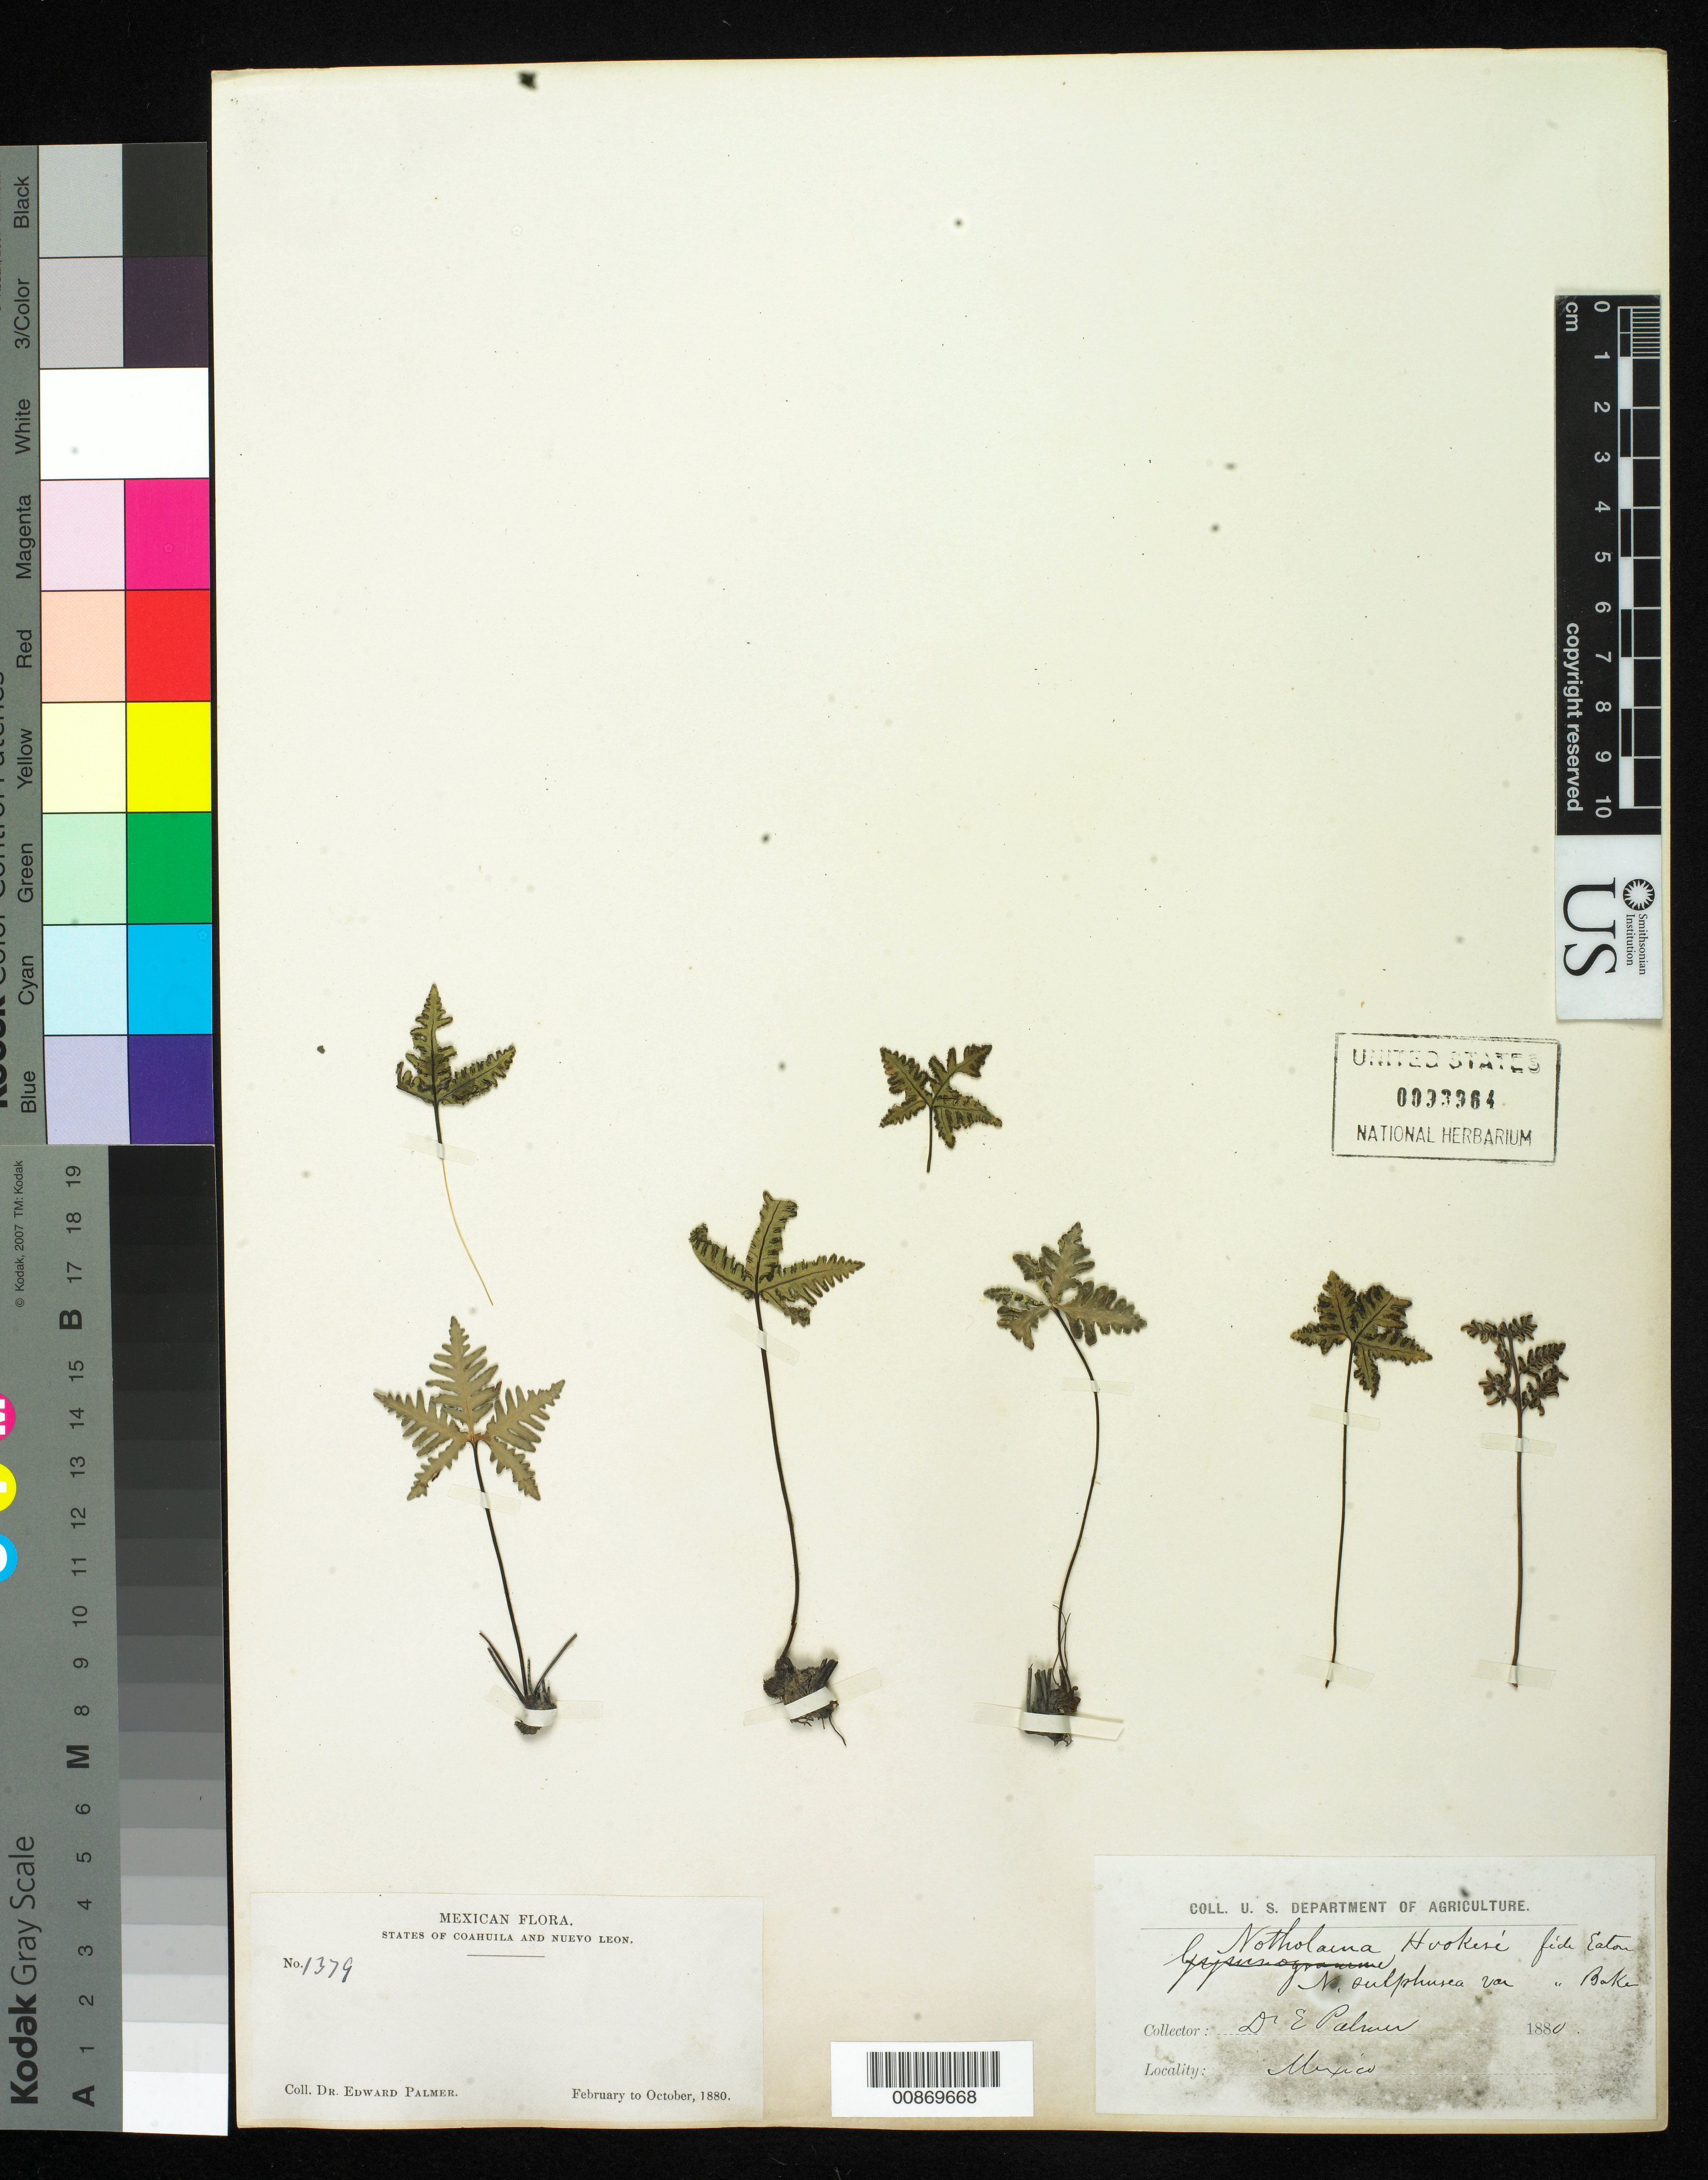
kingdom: Plantae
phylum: Tracheophyta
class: Polypodiopsida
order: Polypodiales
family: Pteridaceae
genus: Cheilanthes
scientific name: Cheilanthes hookeri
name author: Domin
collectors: E. Palmer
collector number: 1379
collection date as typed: Feb 1880 to -- Oct 1880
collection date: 1880-02/1880-10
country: Mexico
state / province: Coahuila / Nuevo León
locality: States of Coahuila and Nuevo León.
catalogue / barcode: US 93964